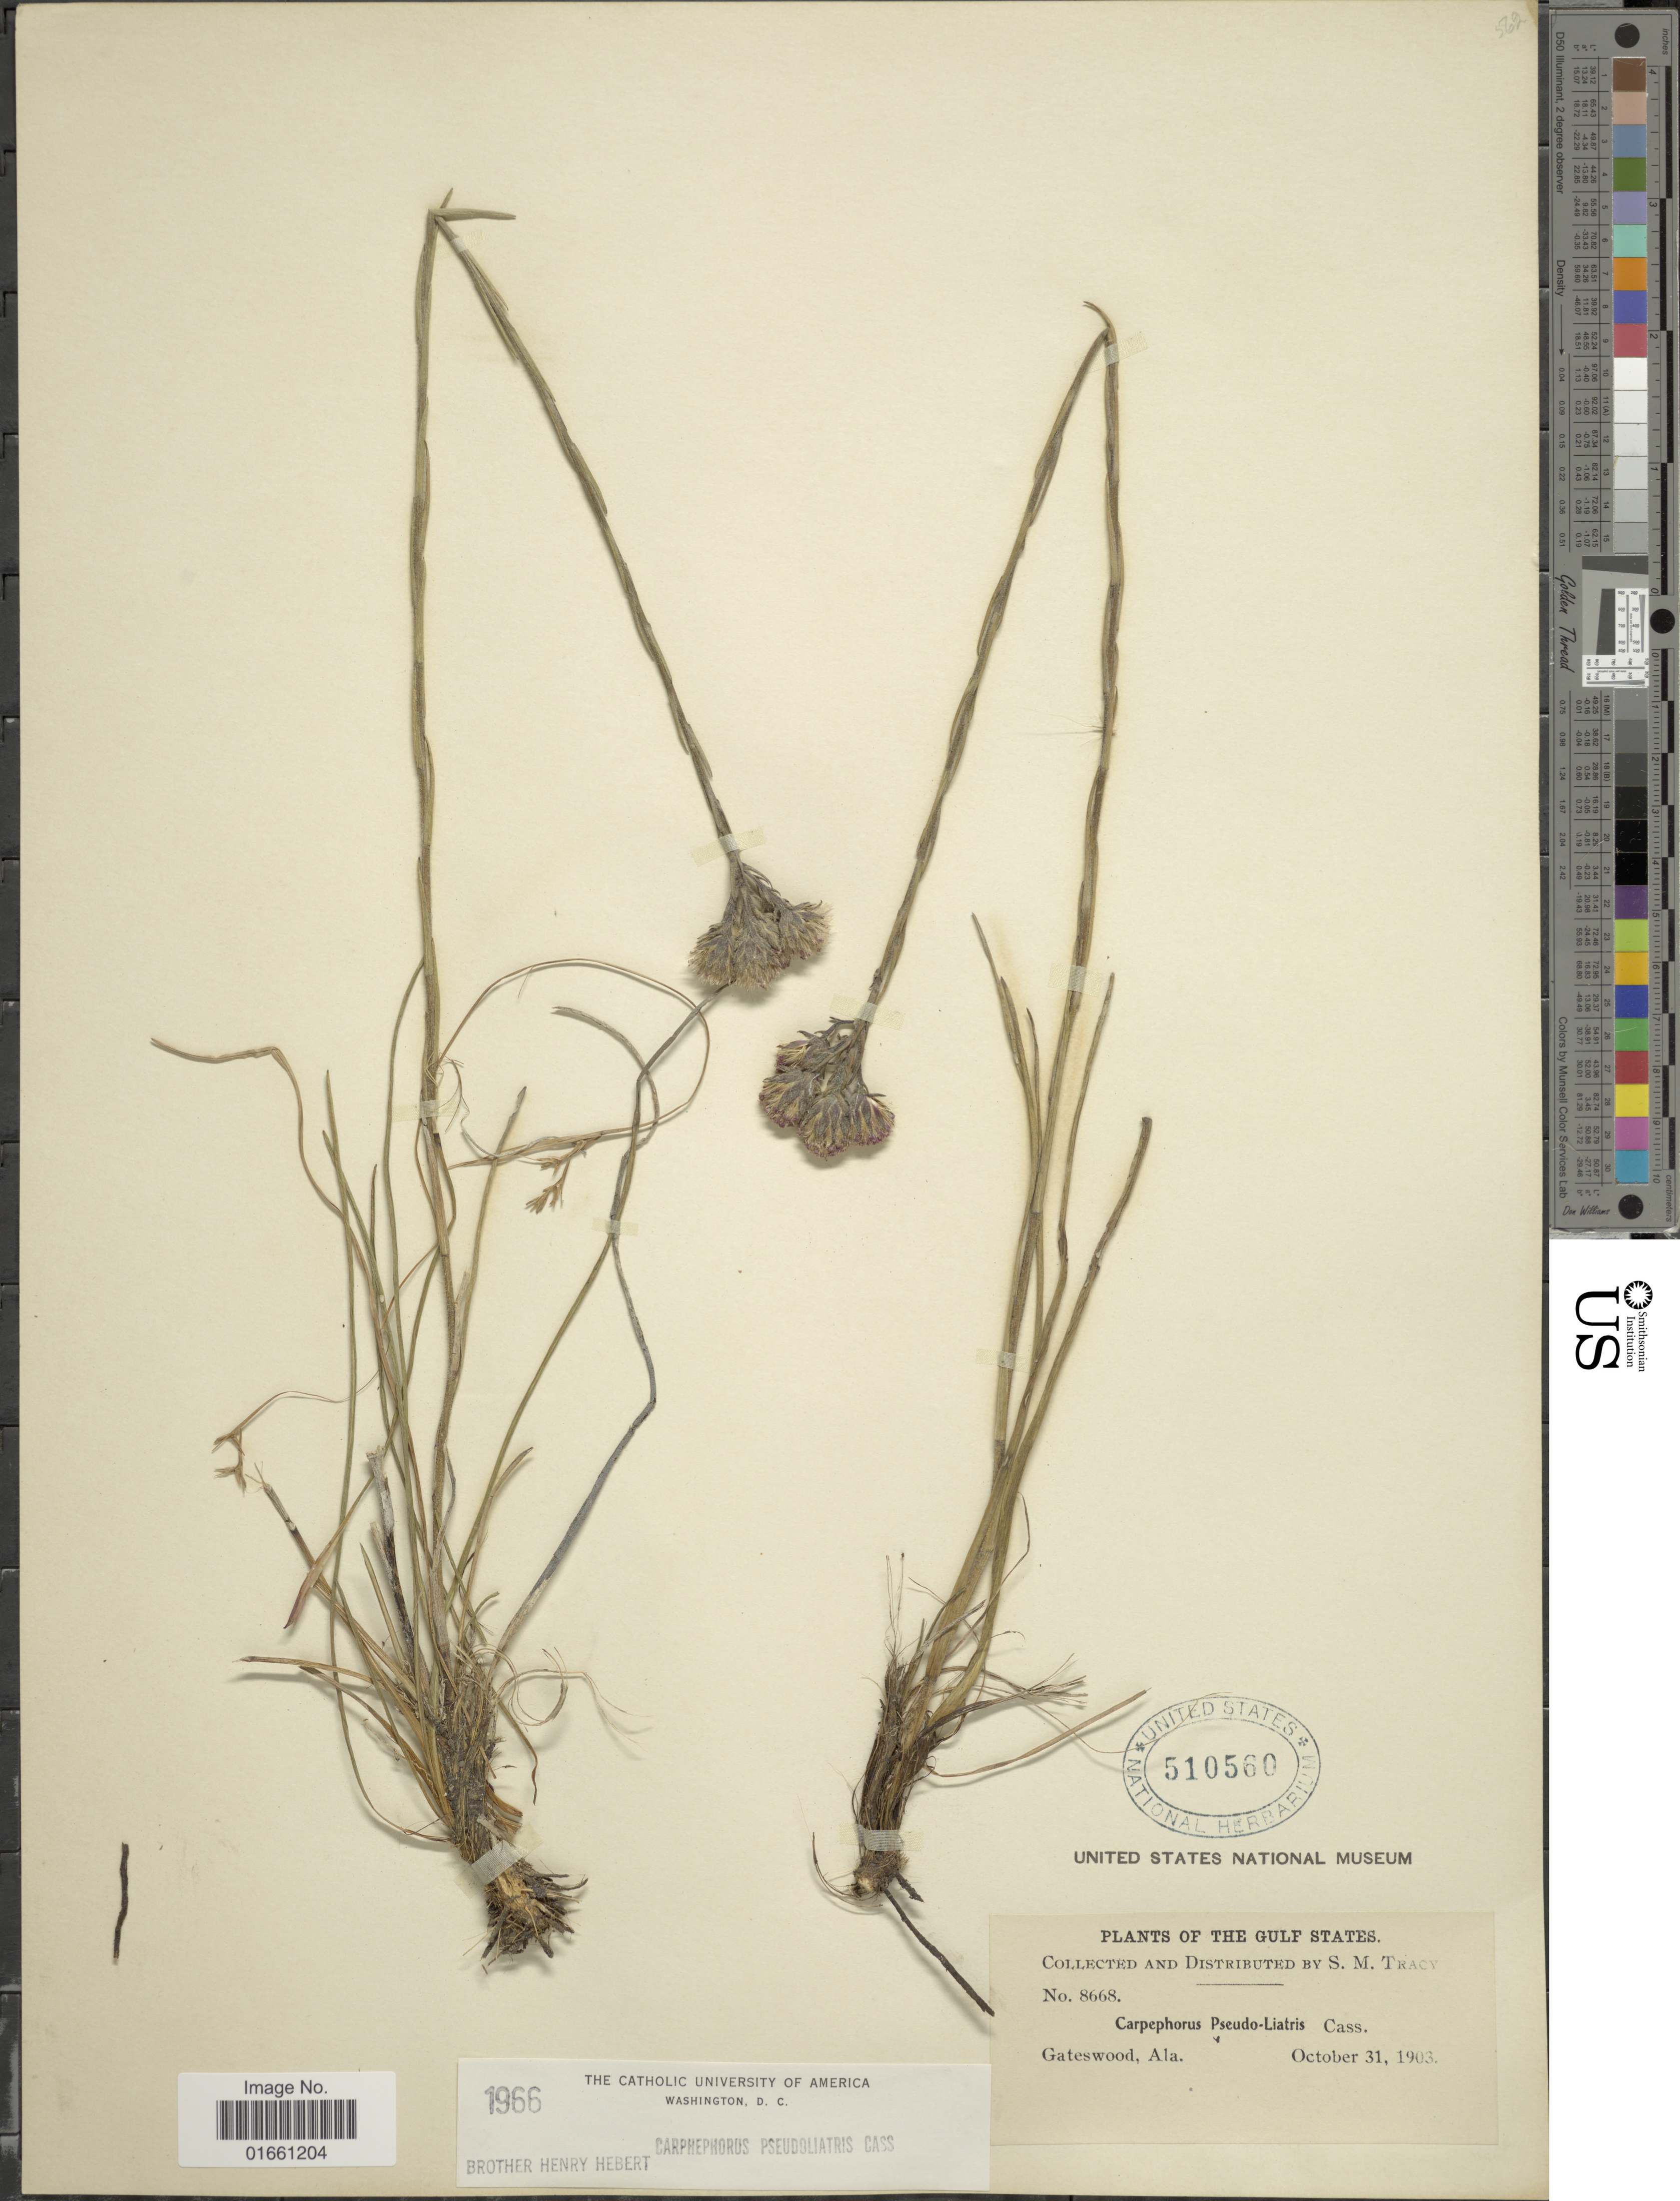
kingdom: Plantae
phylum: Tracheophyta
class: Magnoliopsida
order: Asterales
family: Asteraceae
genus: Carphephorus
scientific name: Carphephorus pseudoliatris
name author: Cass.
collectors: S. M. Tracy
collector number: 8668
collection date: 1903-10-31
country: United States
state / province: Alabama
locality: The Gulf states, Gateswood.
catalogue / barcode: US 510560